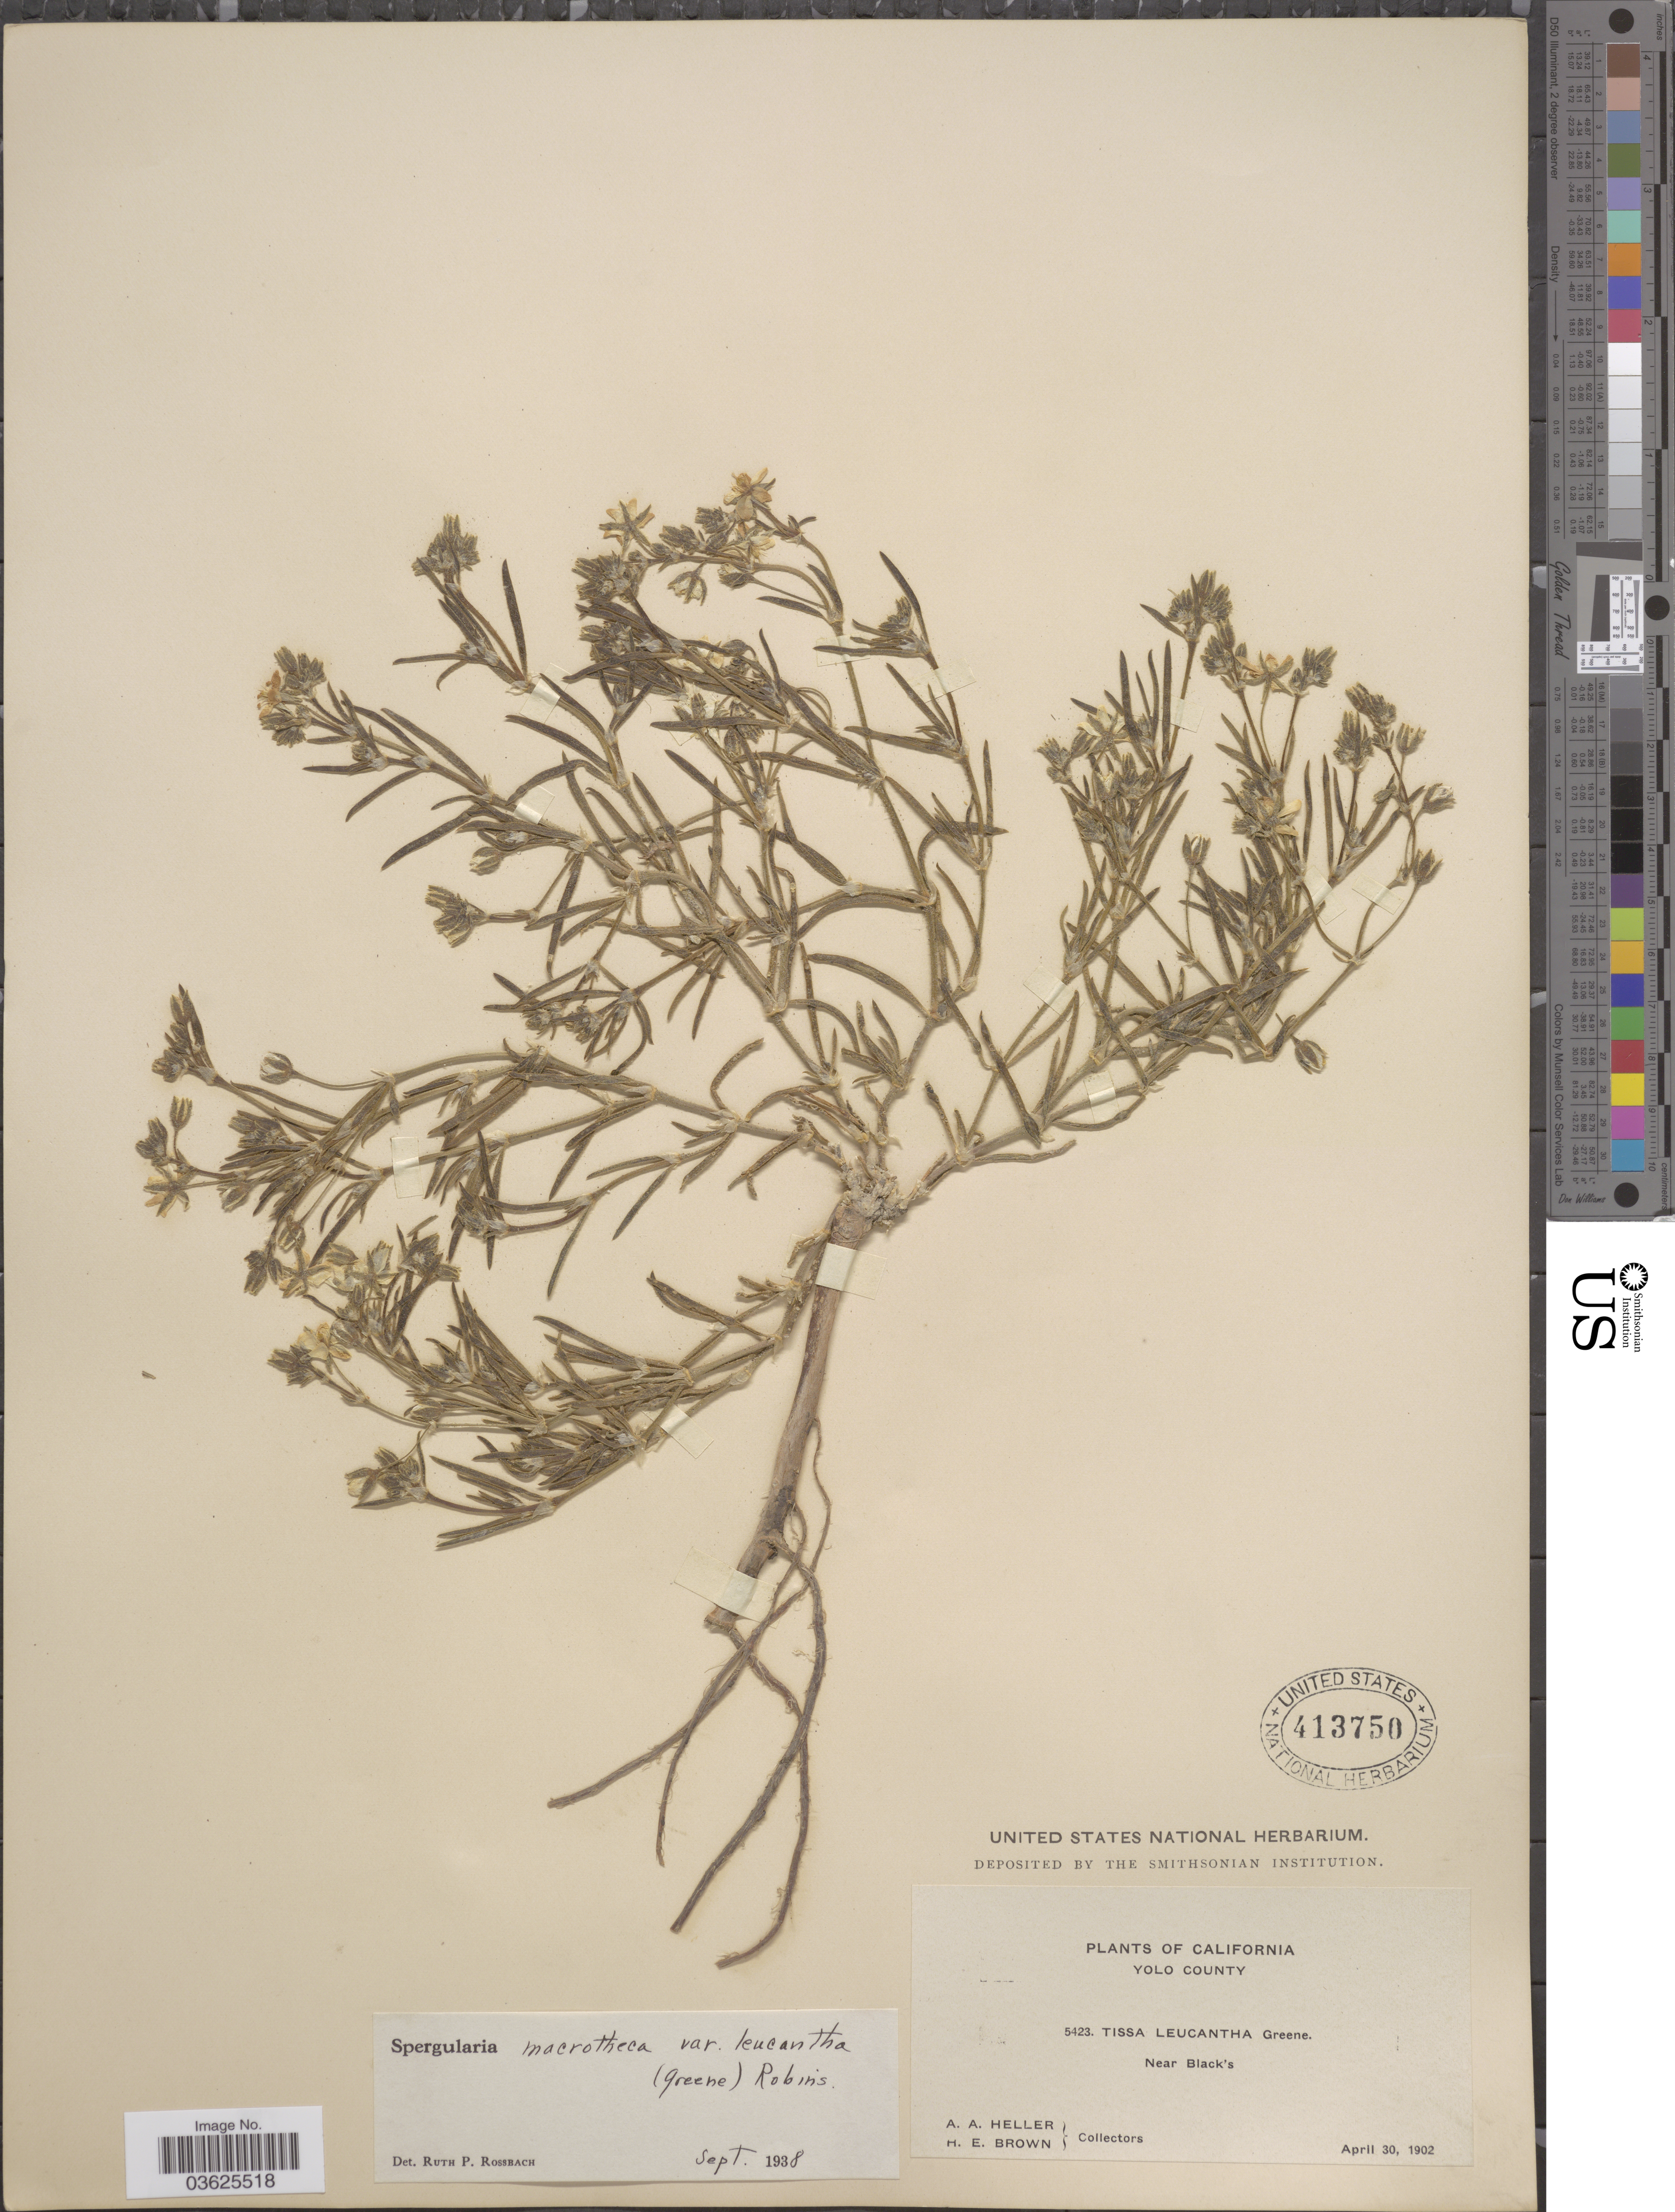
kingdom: Plantae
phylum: Tracheophyta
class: Magnoliopsida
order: Caryophyllales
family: Caryophyllaceae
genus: Spergularia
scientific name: Spergularia macrotheca var. leucantha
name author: (Greene) B.L. Rob.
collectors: A. A. Heller & H. E. Brown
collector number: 5423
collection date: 1902-04-30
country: United States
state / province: California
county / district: Yolo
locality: Yolo County. Near Black's.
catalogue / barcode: US 413750